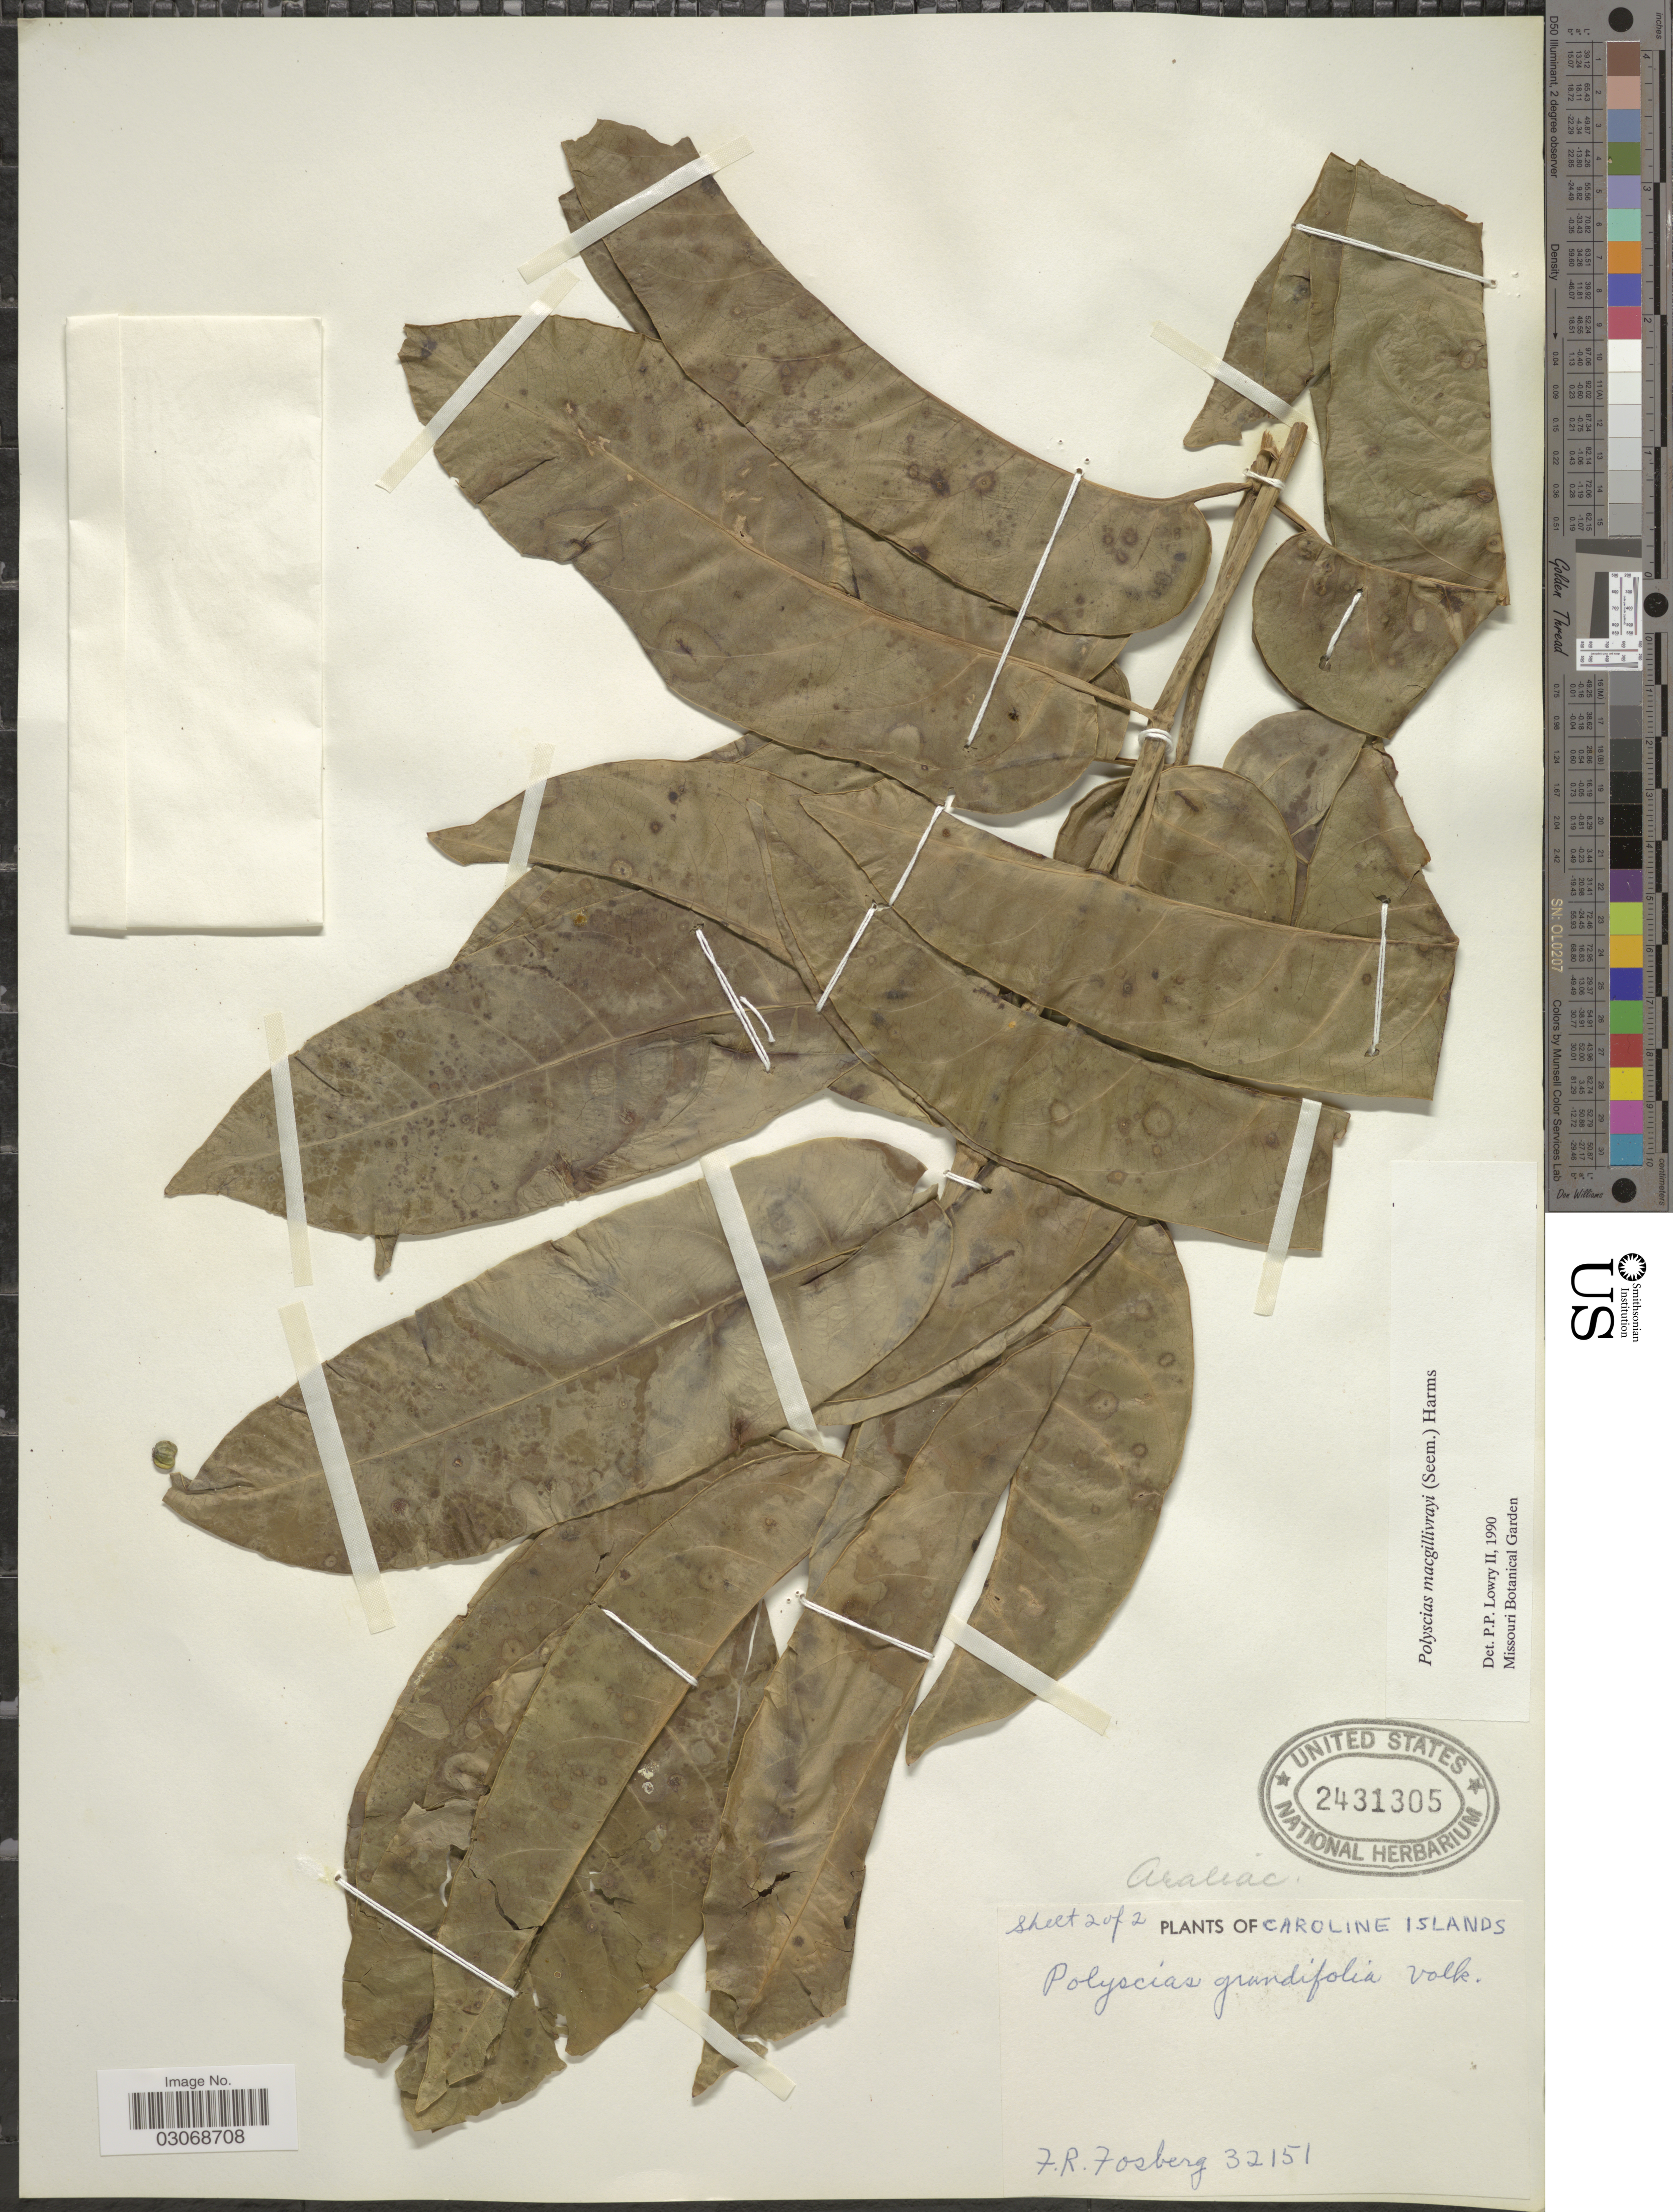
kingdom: Plantae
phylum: Tracheophyta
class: Magnoliopsida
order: Apiales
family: Araliaceae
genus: Polyscias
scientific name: Polyscias macgillivrayi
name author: Harms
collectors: F. R. Fosberg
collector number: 32151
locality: Caroline Islands.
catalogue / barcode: US 2431305